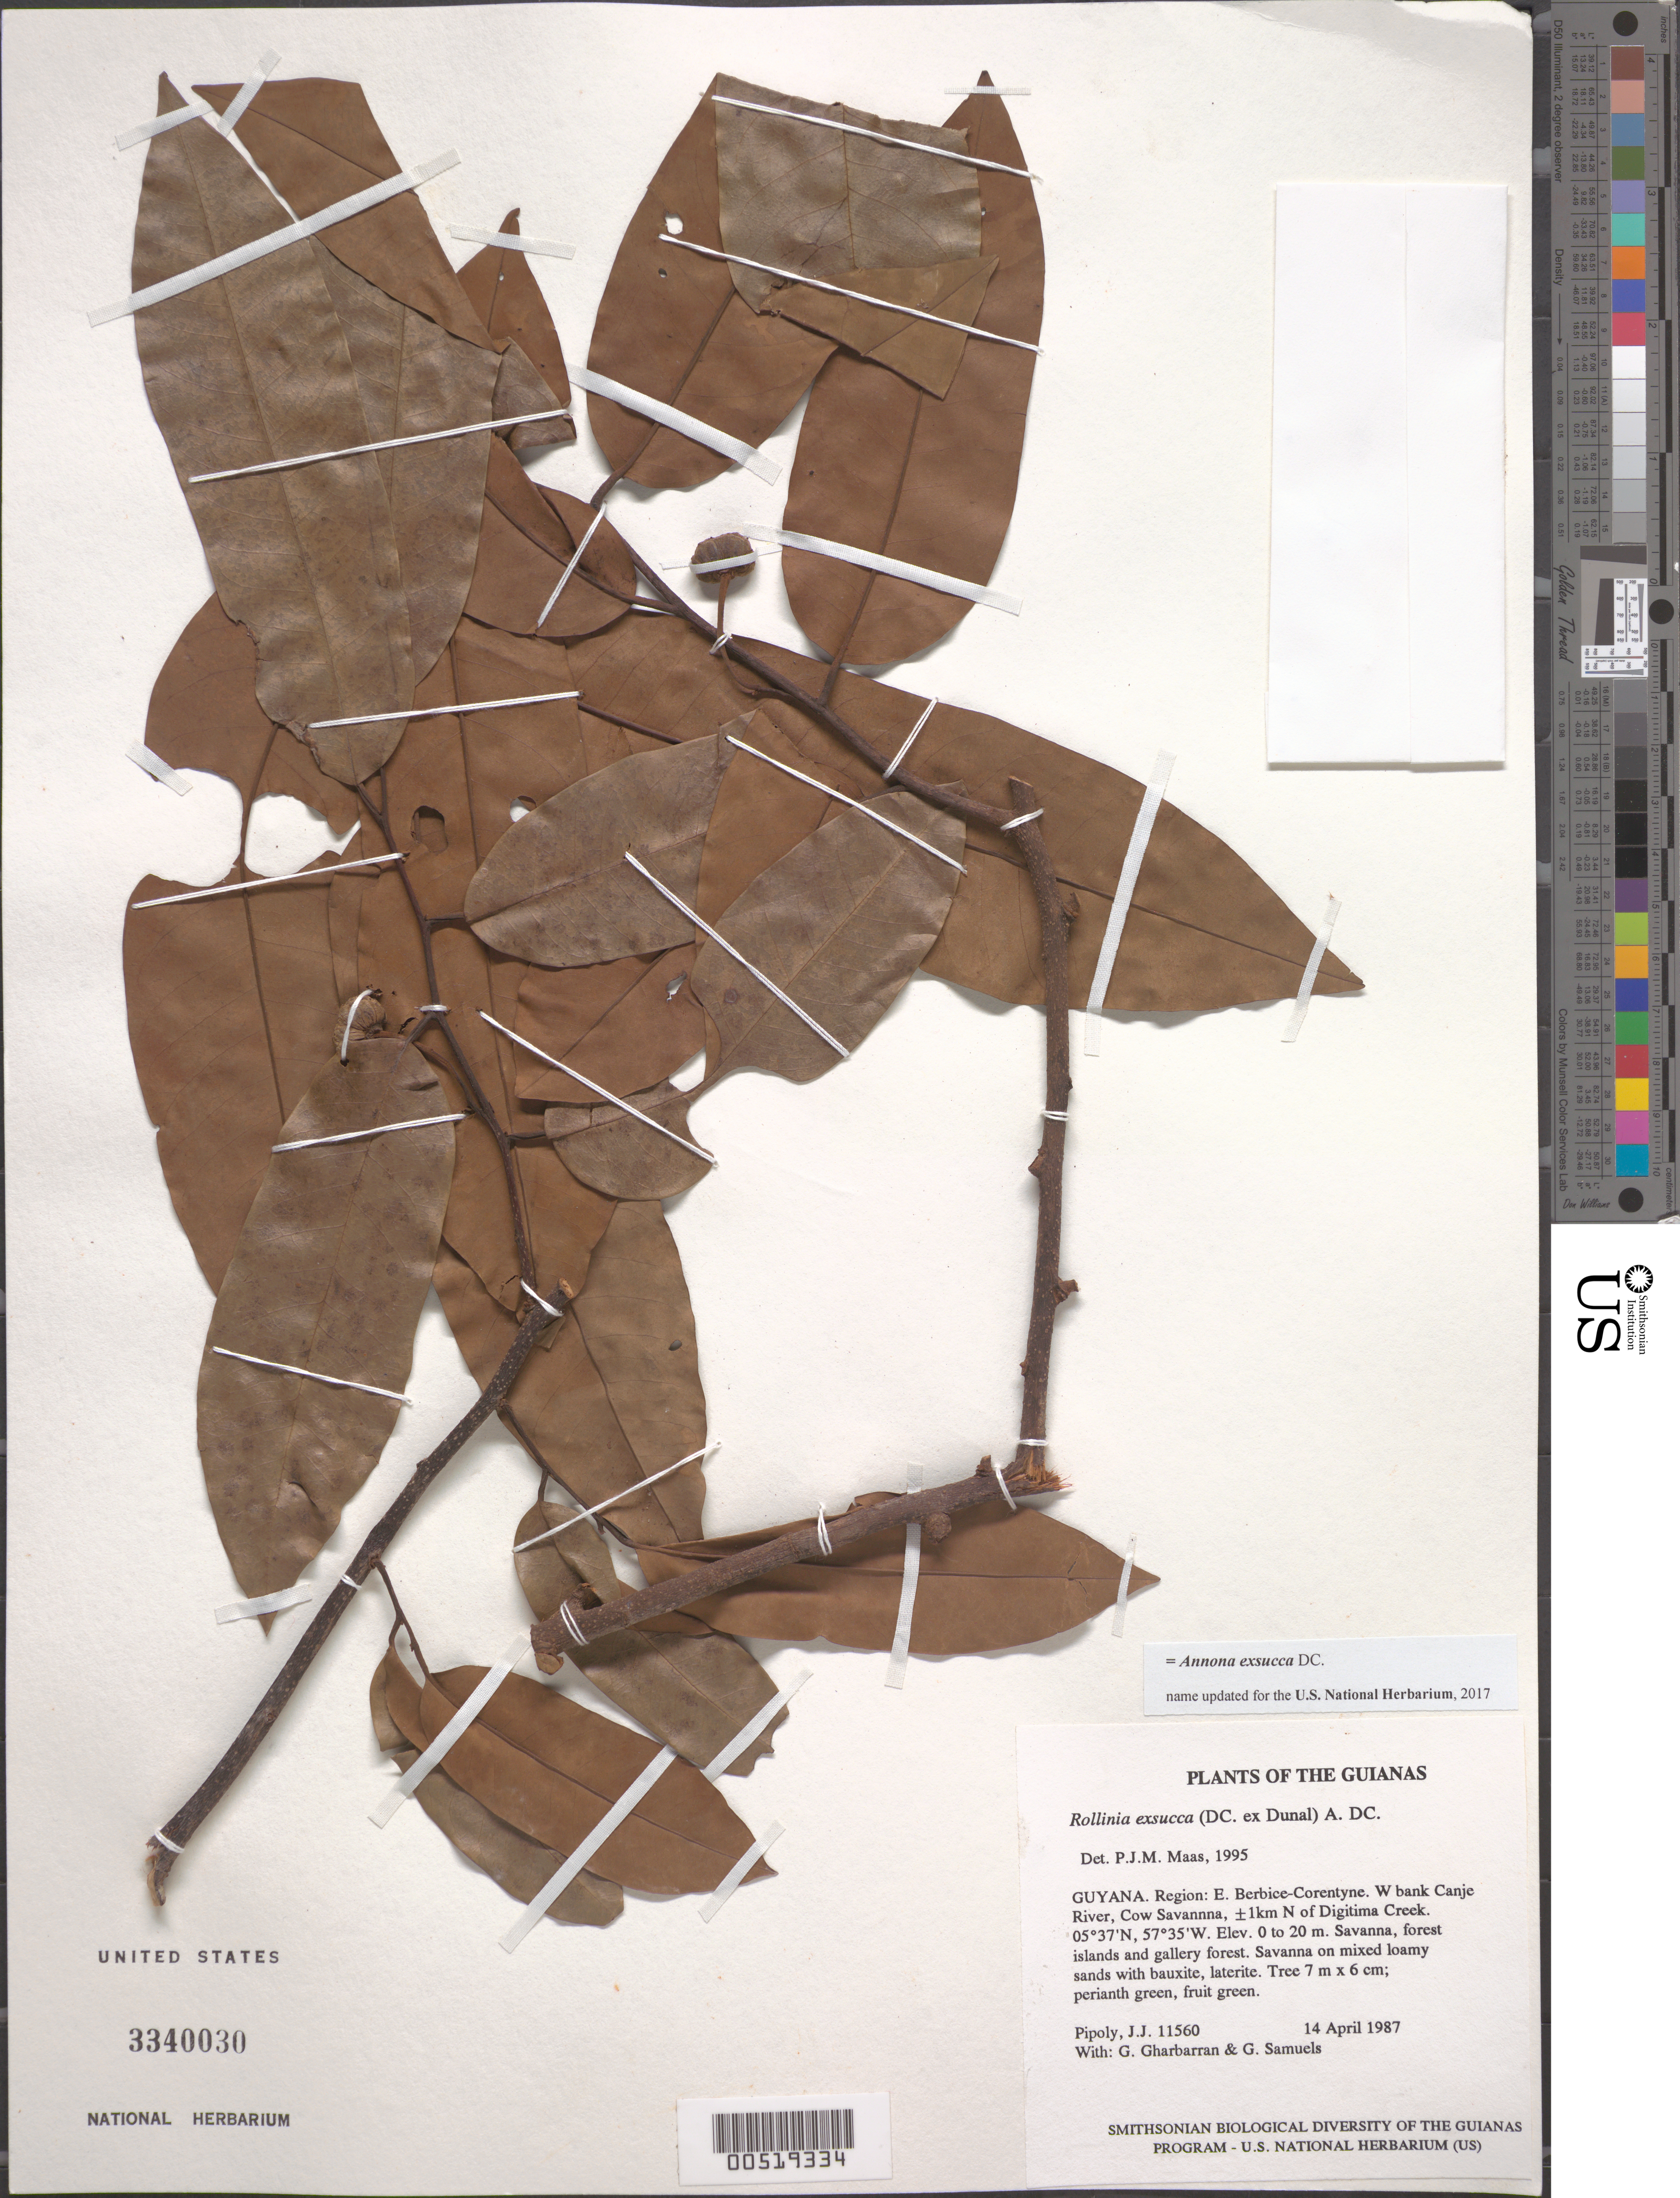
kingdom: Plantae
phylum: Tracheophyta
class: Magnoliopsida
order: Magnoliales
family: Annonaceae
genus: Annona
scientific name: Annona exsucca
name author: DC. ex Dunal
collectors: J. J. Pipoly, G. Gharbarran & G. Samuels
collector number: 11560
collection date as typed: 14 April 1987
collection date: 1987-04-14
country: Guyana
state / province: E. Berbice-Corentyne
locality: W bank Canje River, Cow Savanna, ±1km N of Digitima Creek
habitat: Savanna, forest islands and gallery forest. Savanna on mixed loamy sands with bauxite, laterite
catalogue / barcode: US 3340030